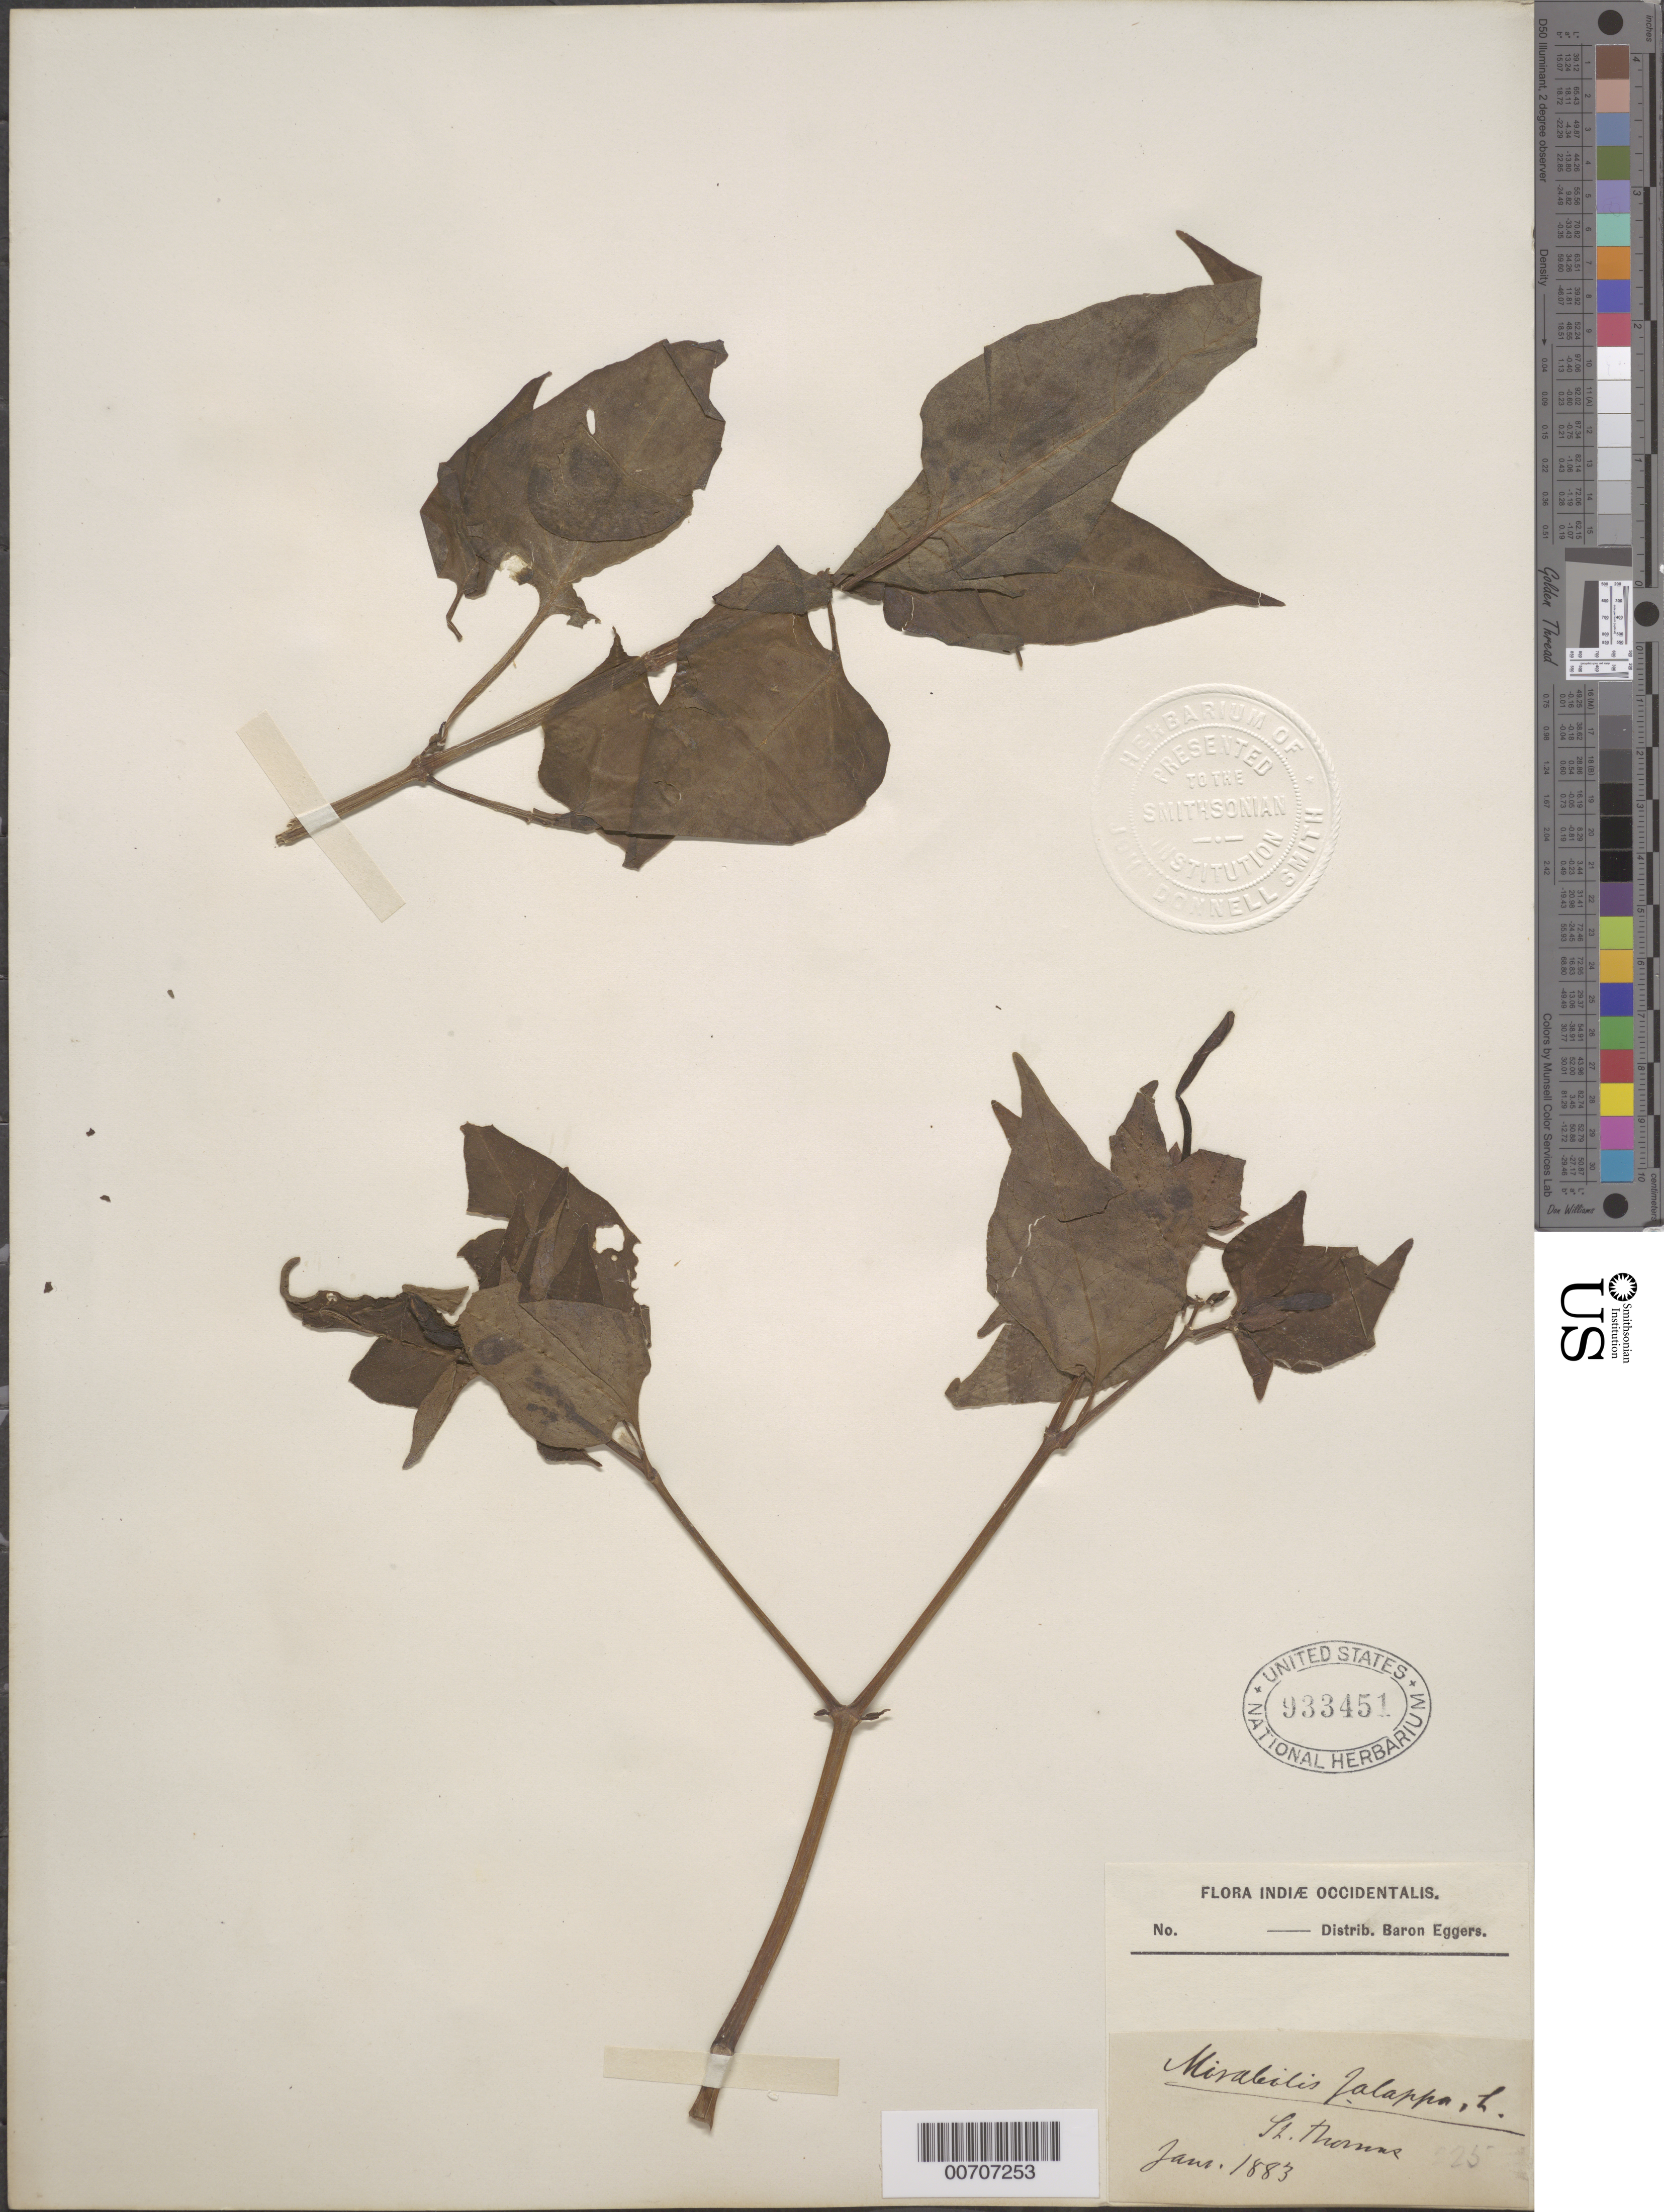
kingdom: Plantae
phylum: Tracheophyta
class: Magnoliopsida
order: Caryophyllales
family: Nyctaginaceae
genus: Mirabilis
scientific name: Mirabilis jalapa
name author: L.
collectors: H. F. A. von Eggers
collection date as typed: Jan 1883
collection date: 1883-01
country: U.S. Virgin Islands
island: St. Thomas Island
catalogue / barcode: US 933451